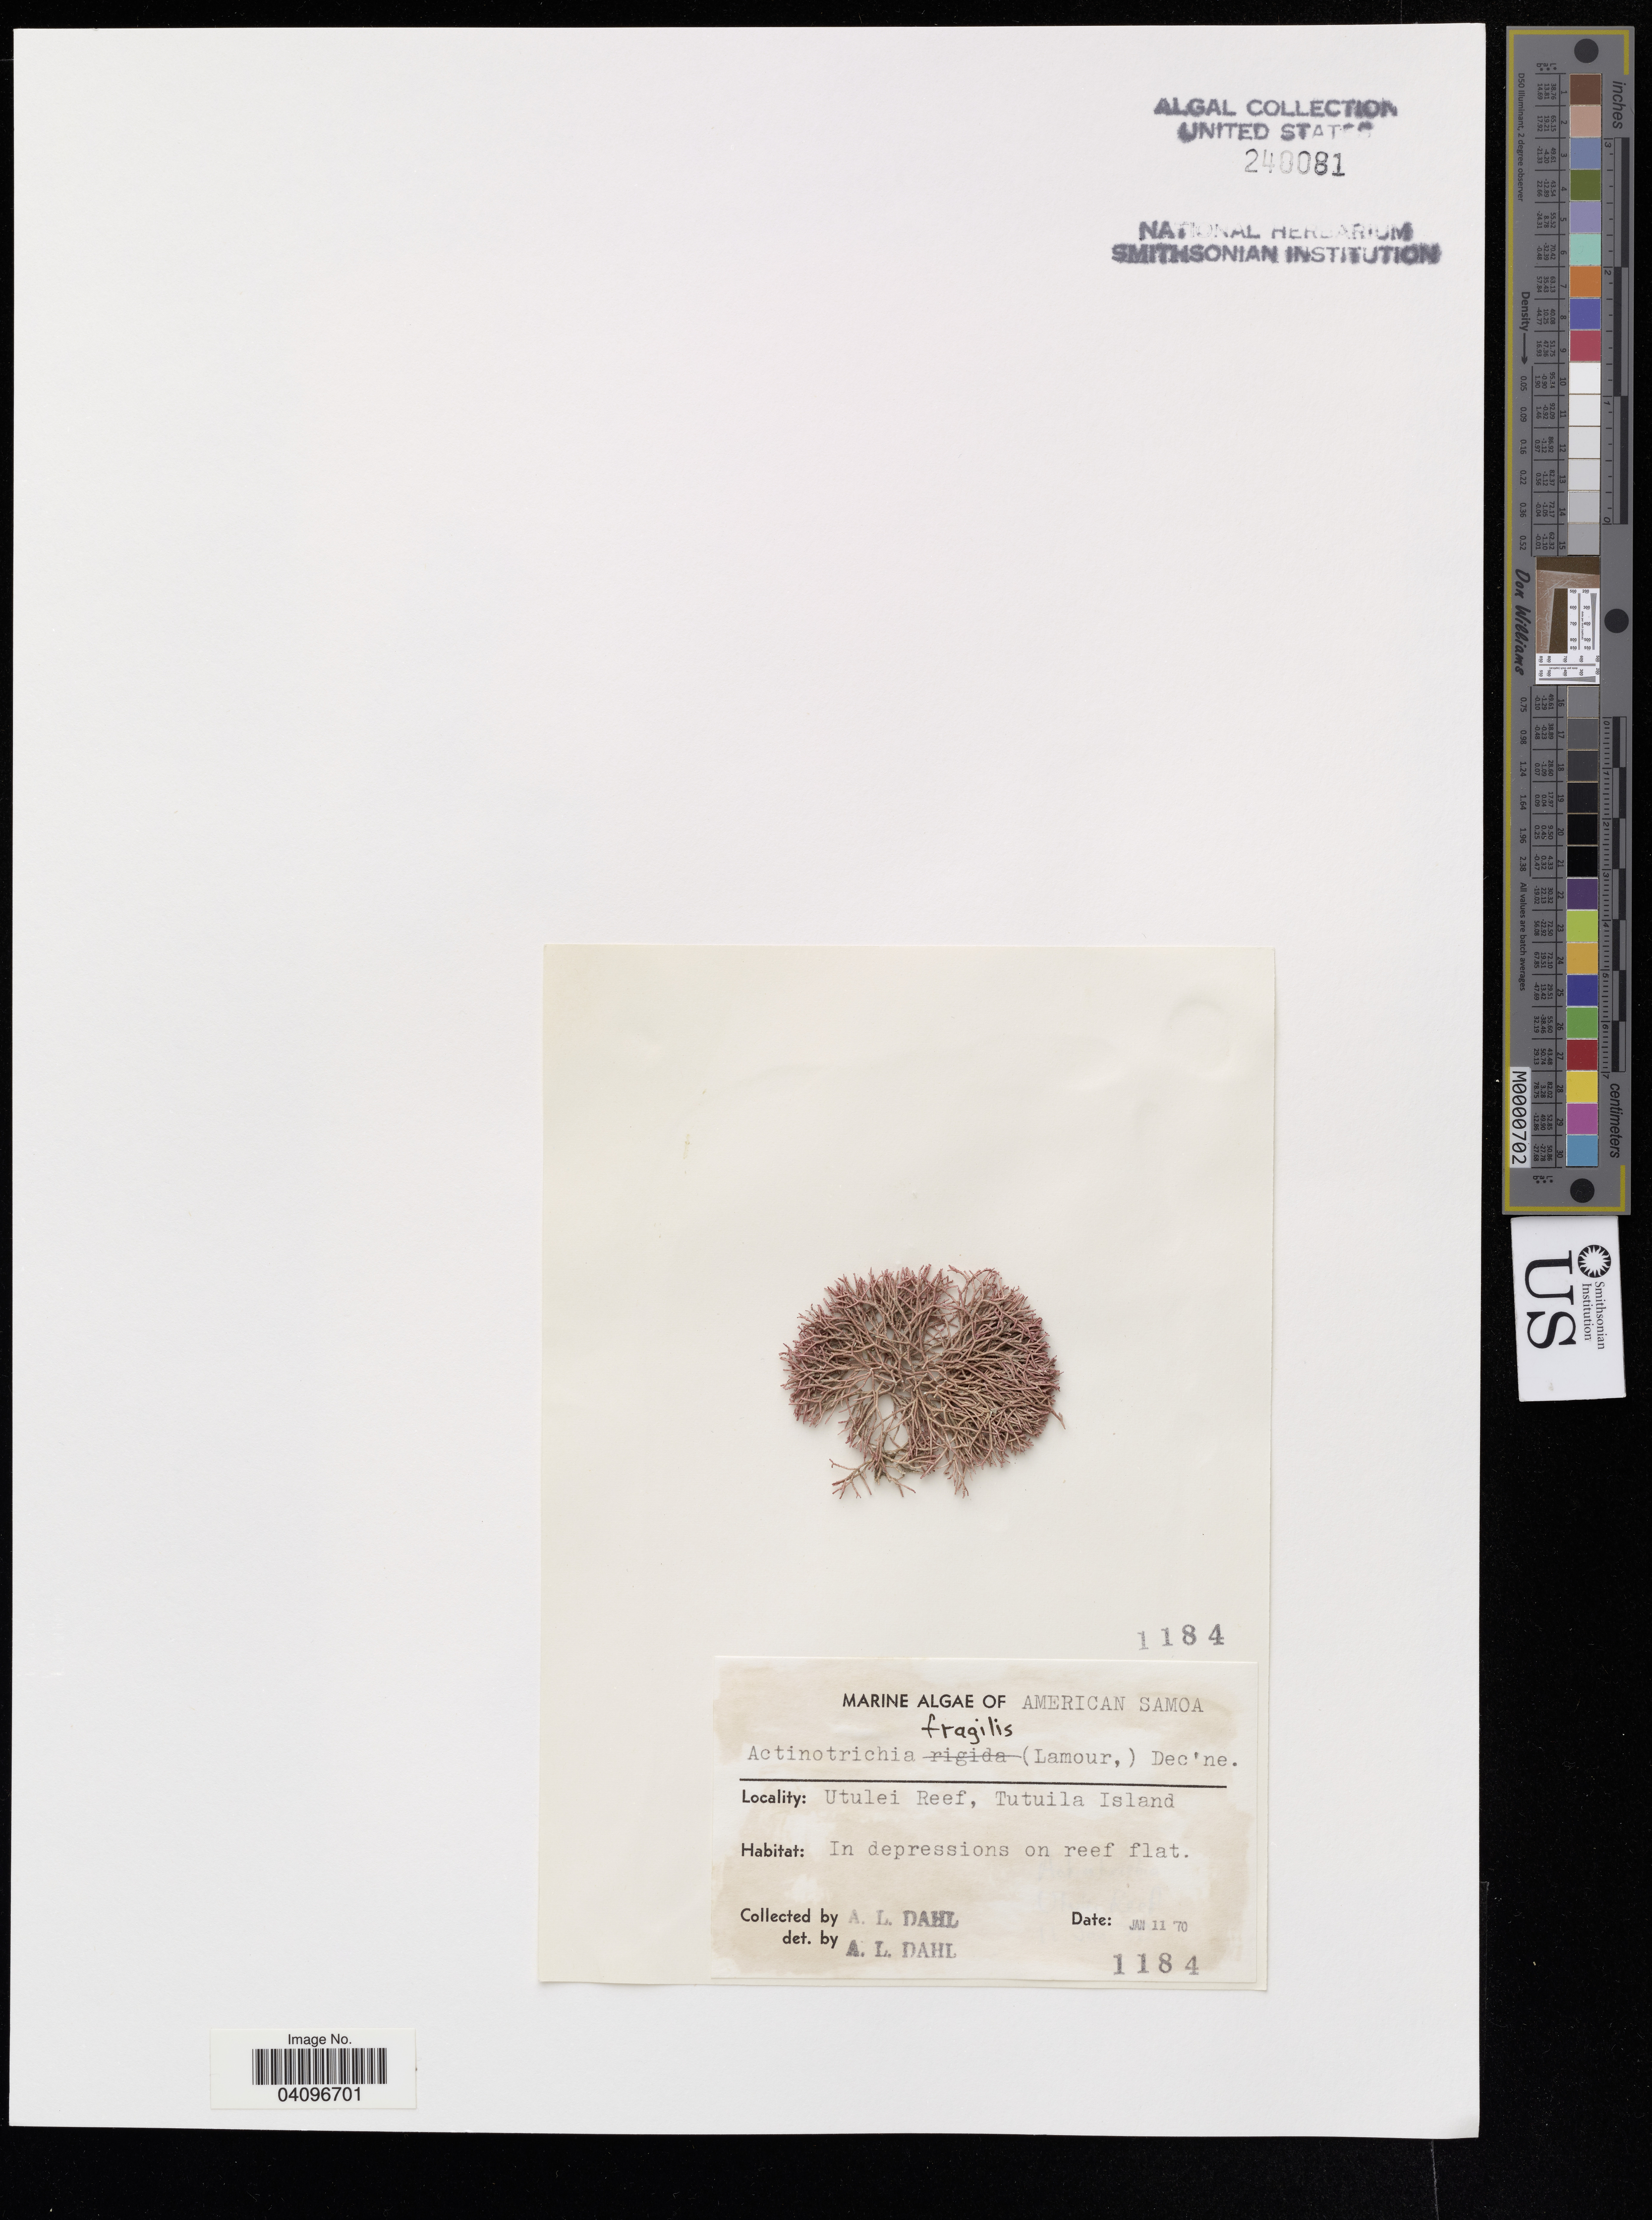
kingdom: Plantae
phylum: Rhodophyta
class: Florideophyceae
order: Nemaliales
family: Galaxauraceae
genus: Actinotrichia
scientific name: Actinotrichia fragilis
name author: (Forssk.) Børgesen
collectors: A. Dahl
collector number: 1184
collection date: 1970-01-11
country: American Samoa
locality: Utulei Reef, Tutuila Island.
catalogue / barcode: US 240081